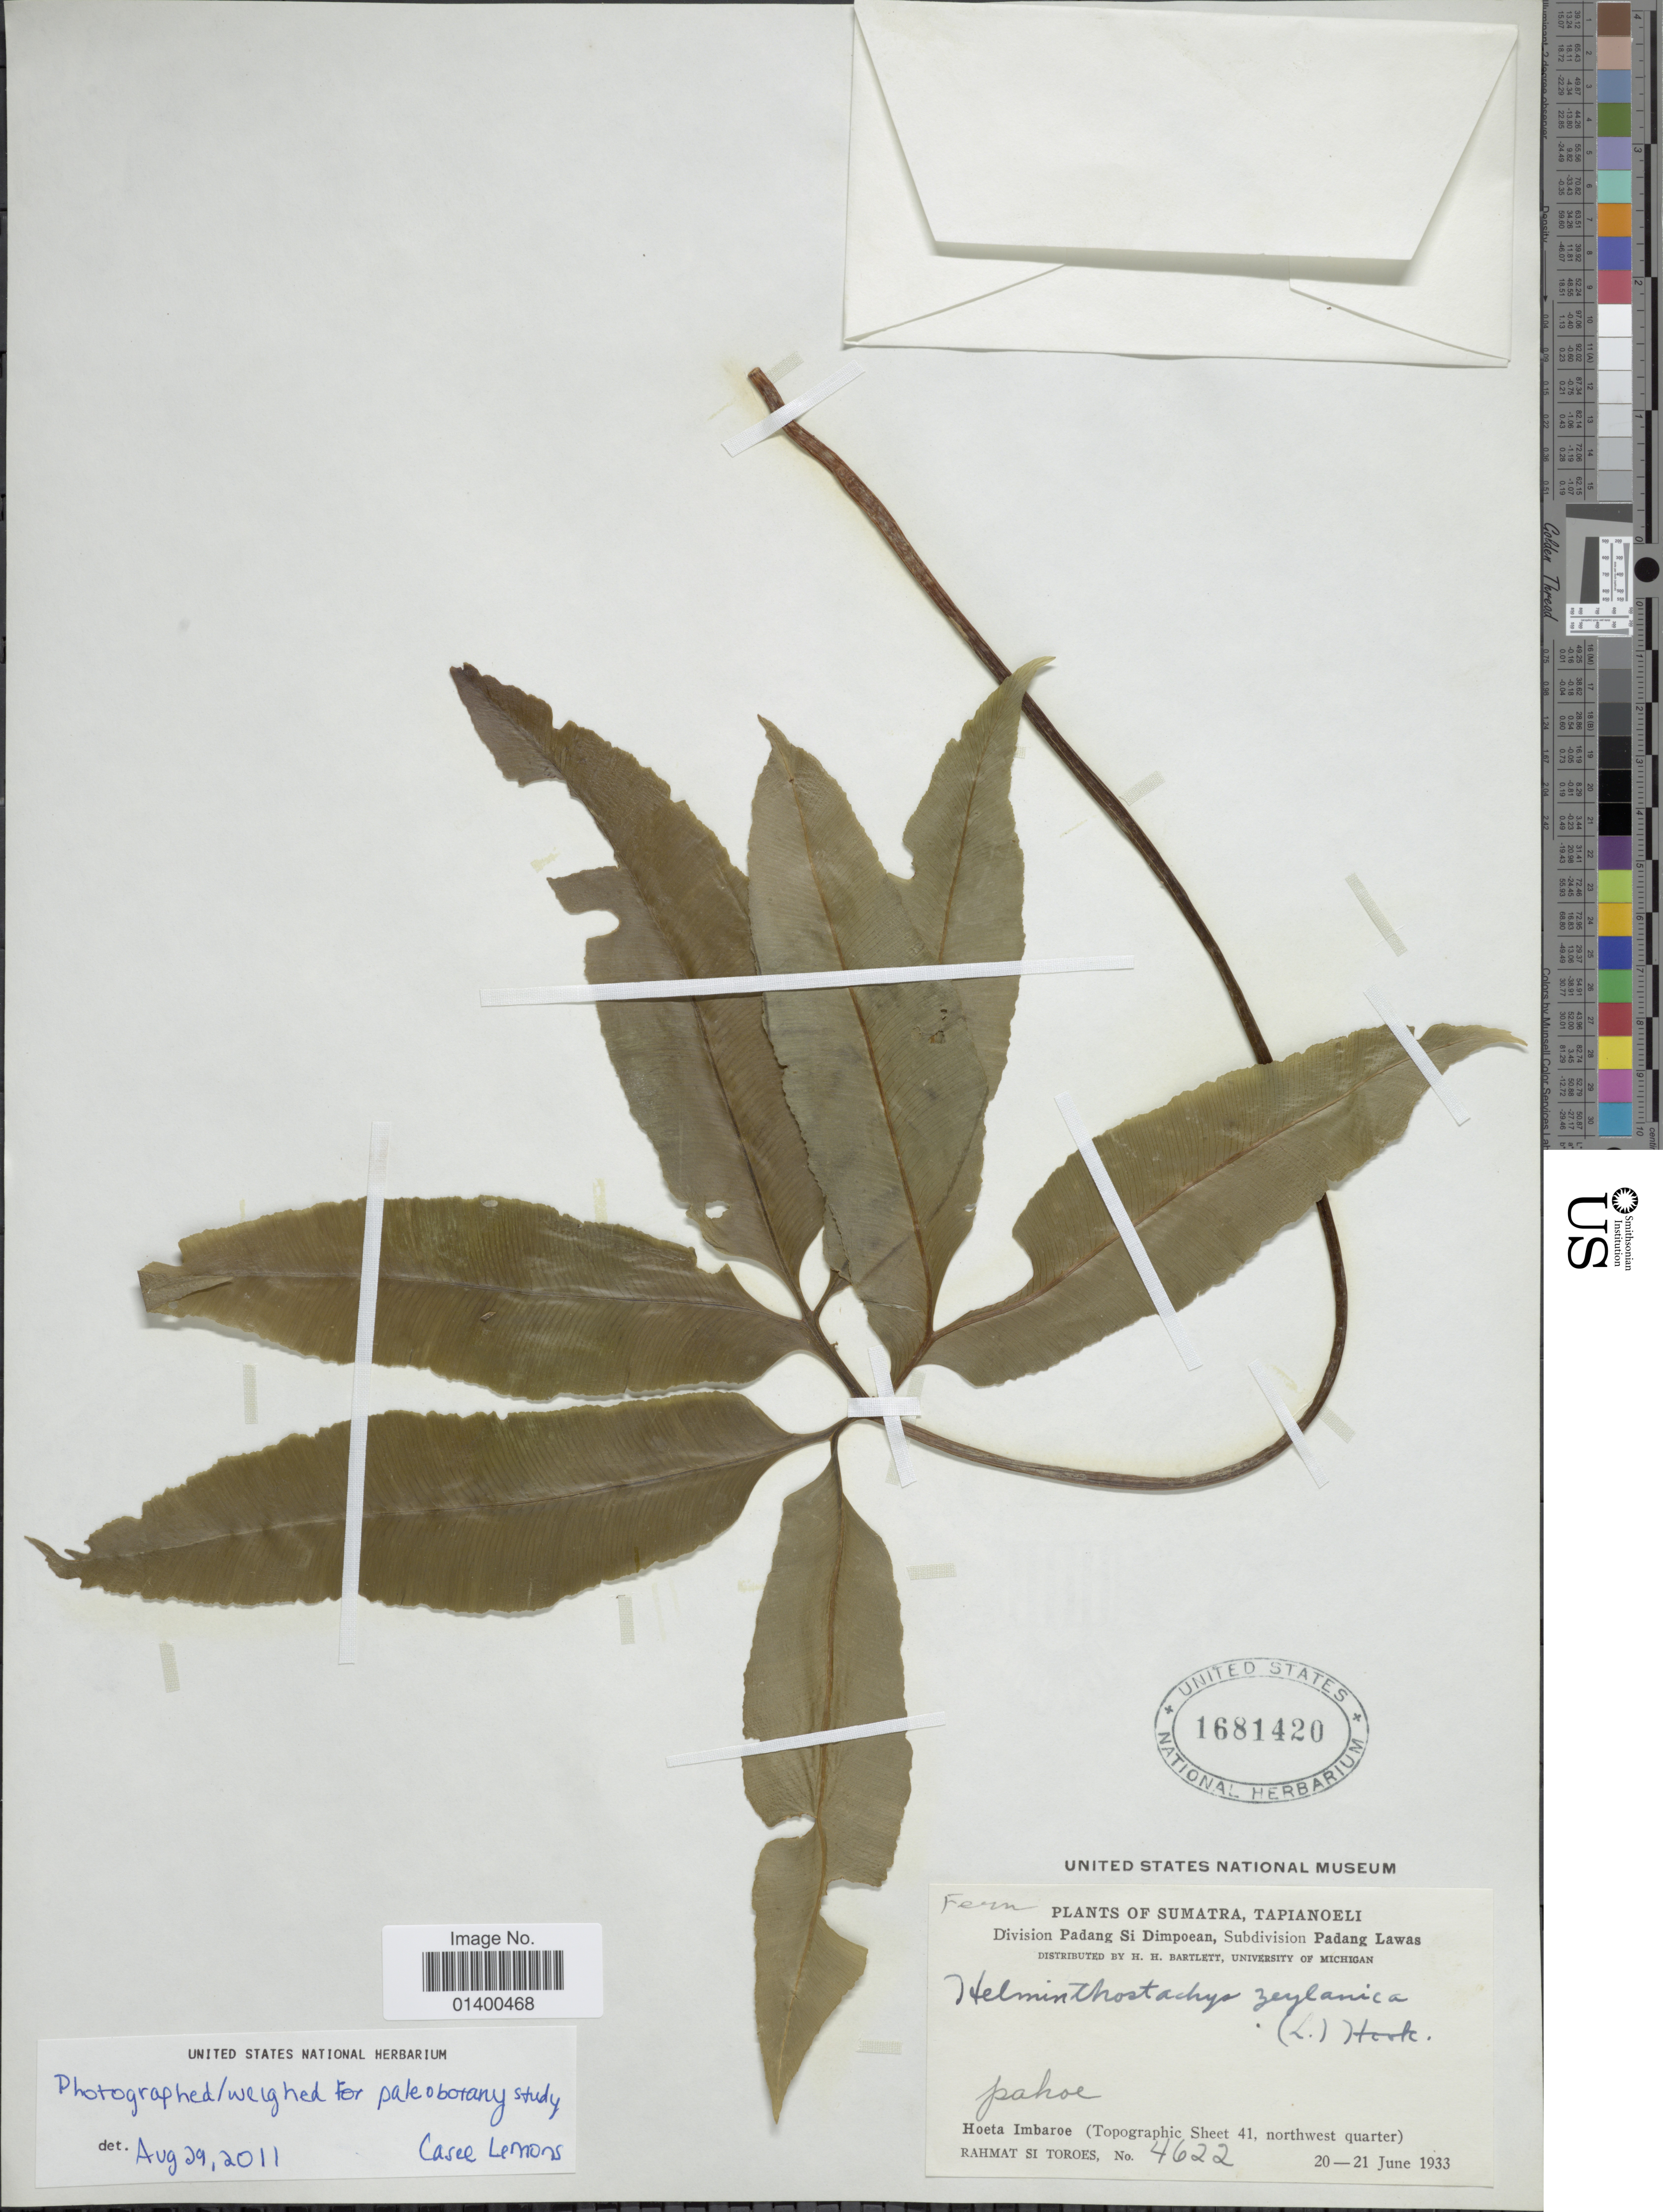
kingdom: Plantae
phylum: Tracheophyta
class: Polypodiopsida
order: Ophioglossales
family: Ophioglossaceae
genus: Helminthostachys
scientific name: Helminthostachys zeylanica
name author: (L.) Hook.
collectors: Rahmat Si Boeea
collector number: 4622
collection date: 1933-06-20/1933-06-21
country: Indonesia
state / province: Sumatra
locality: Tapianoeli, Division Padang Si Dimpoean, Subdivision Padang Lawas, Hoeta Imbaroe (topographic sheet 41, northwest quarter)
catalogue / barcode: US 1681420